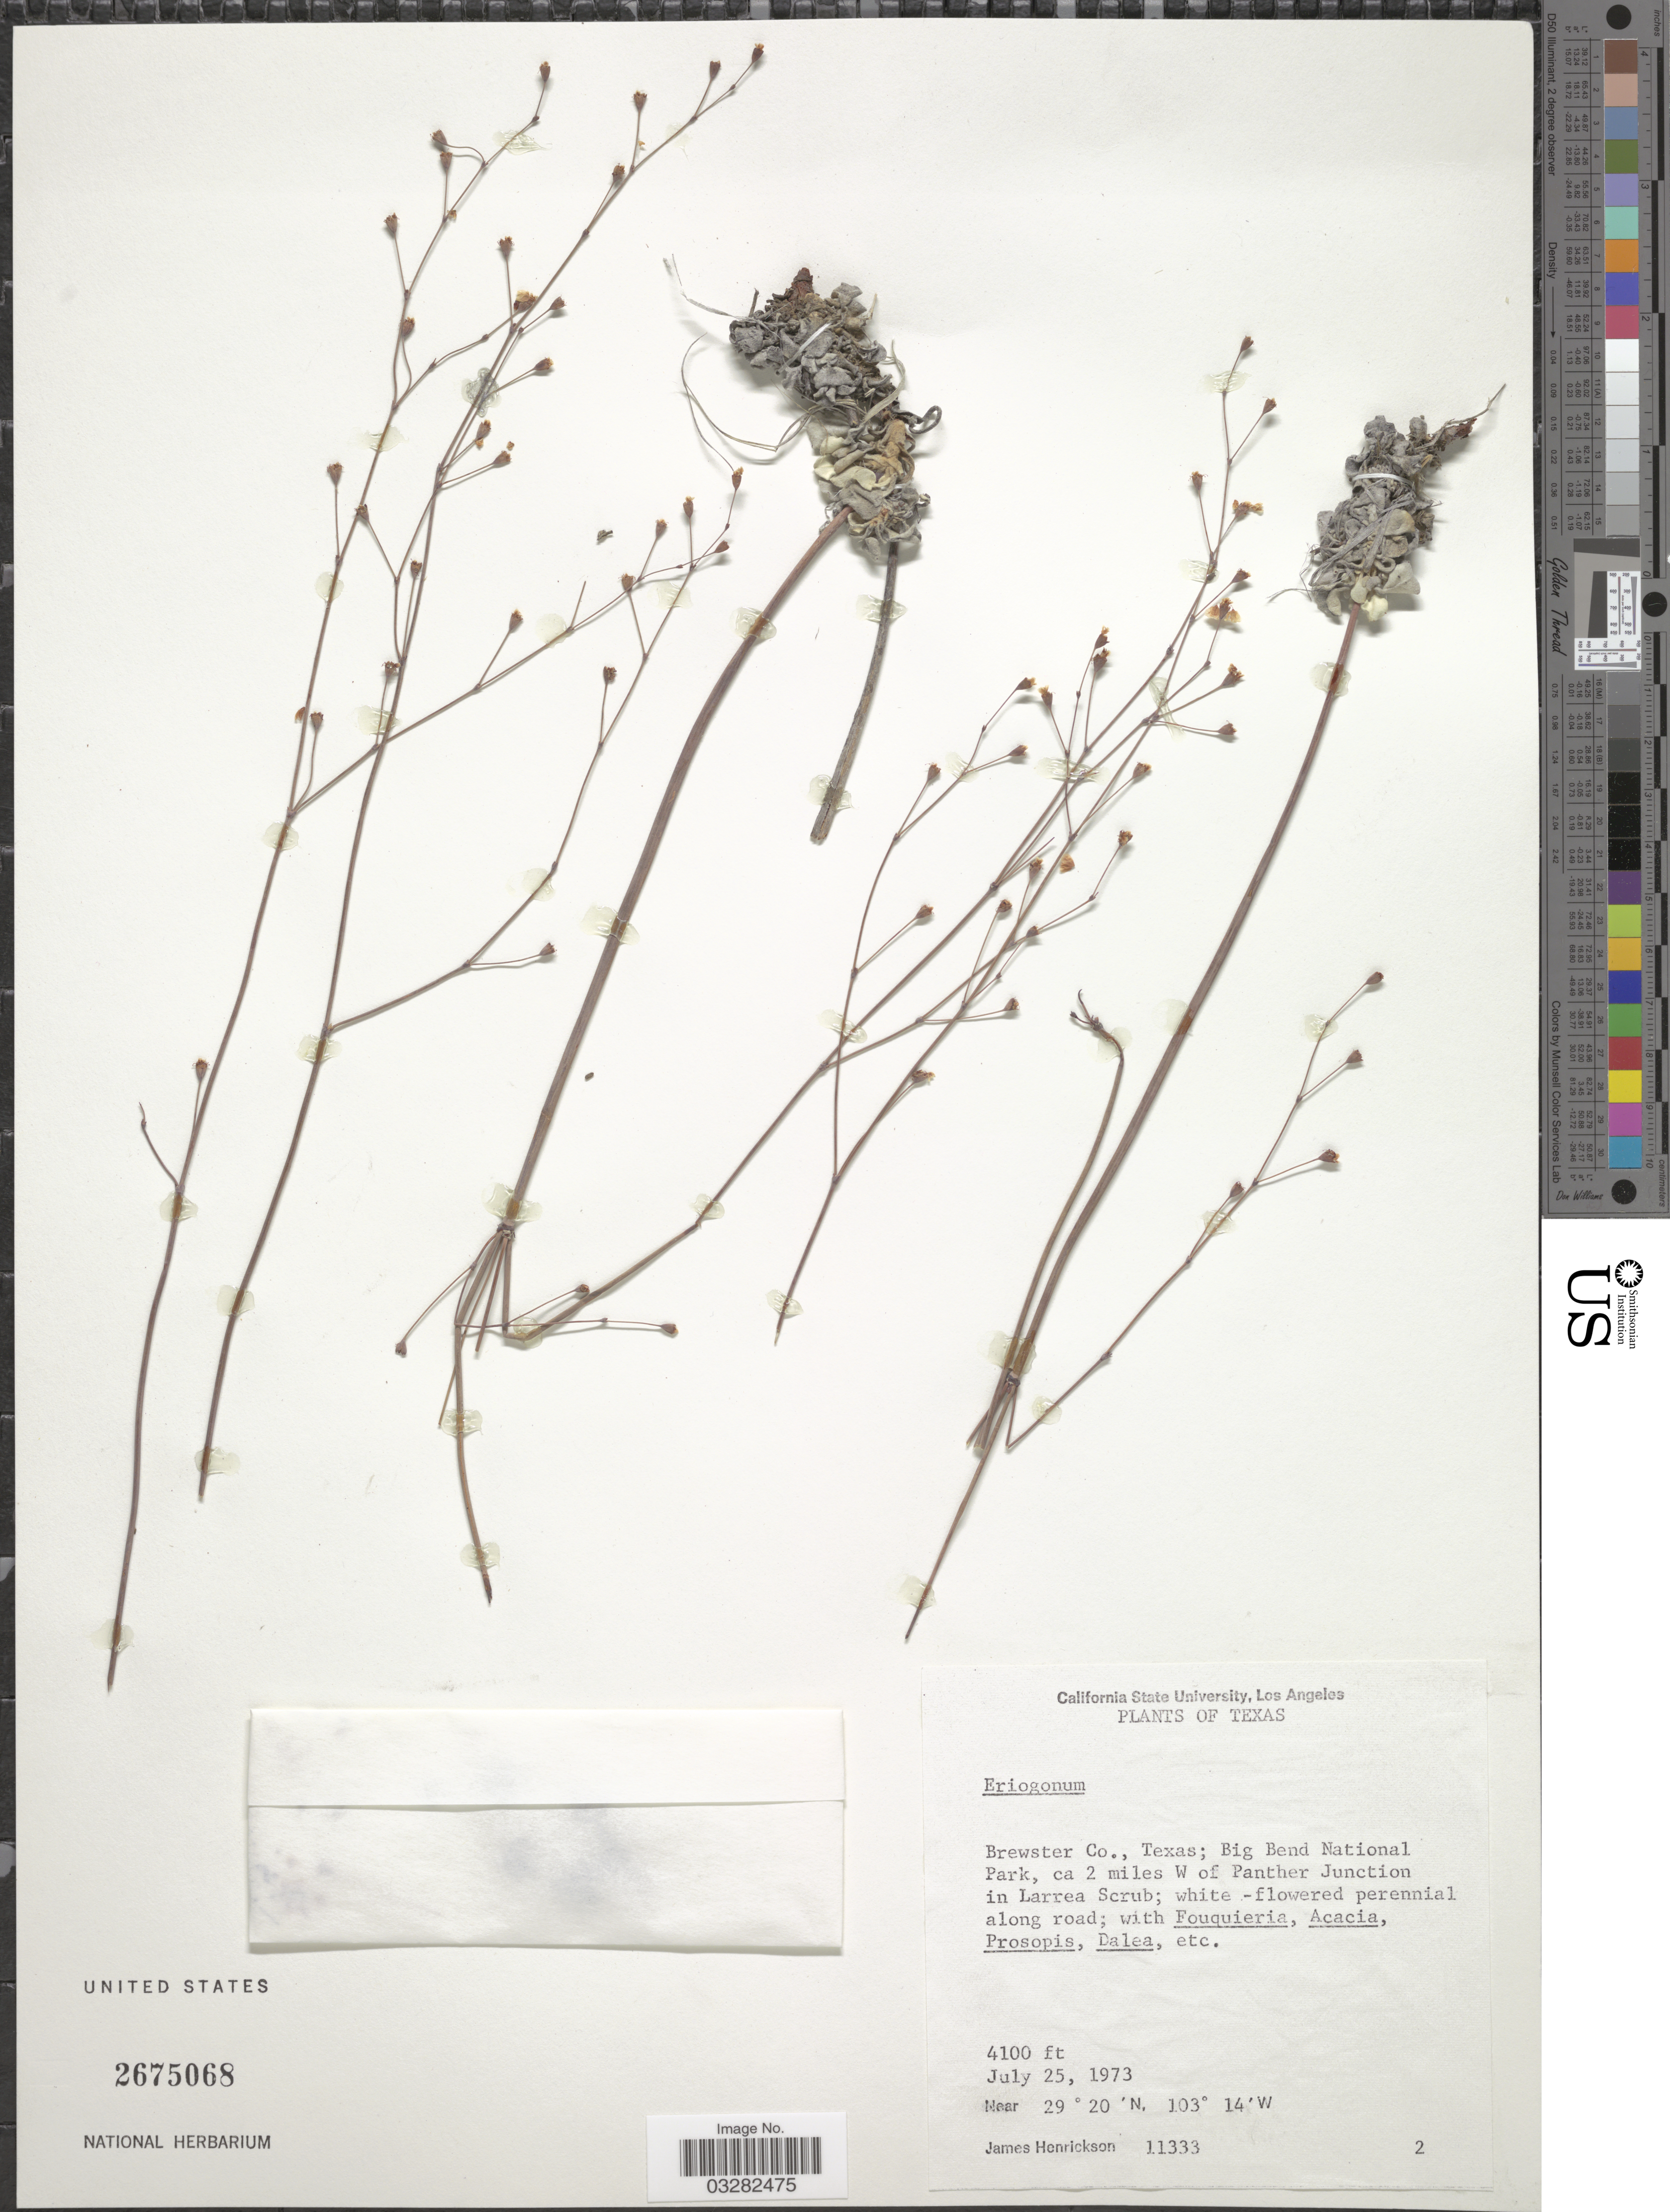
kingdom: Plantae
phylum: Tracheophyta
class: Magnoliopsida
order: Caryophyllales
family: Polygonaceae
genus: Eriogonum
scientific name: Eriogonum sp.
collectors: J. Henrickson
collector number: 11333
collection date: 1973-07-25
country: United States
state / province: Texas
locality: Brewster Co., Big Bend National Park, ca 2 miles W of Panther Junction.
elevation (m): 1250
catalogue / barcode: US 2675068